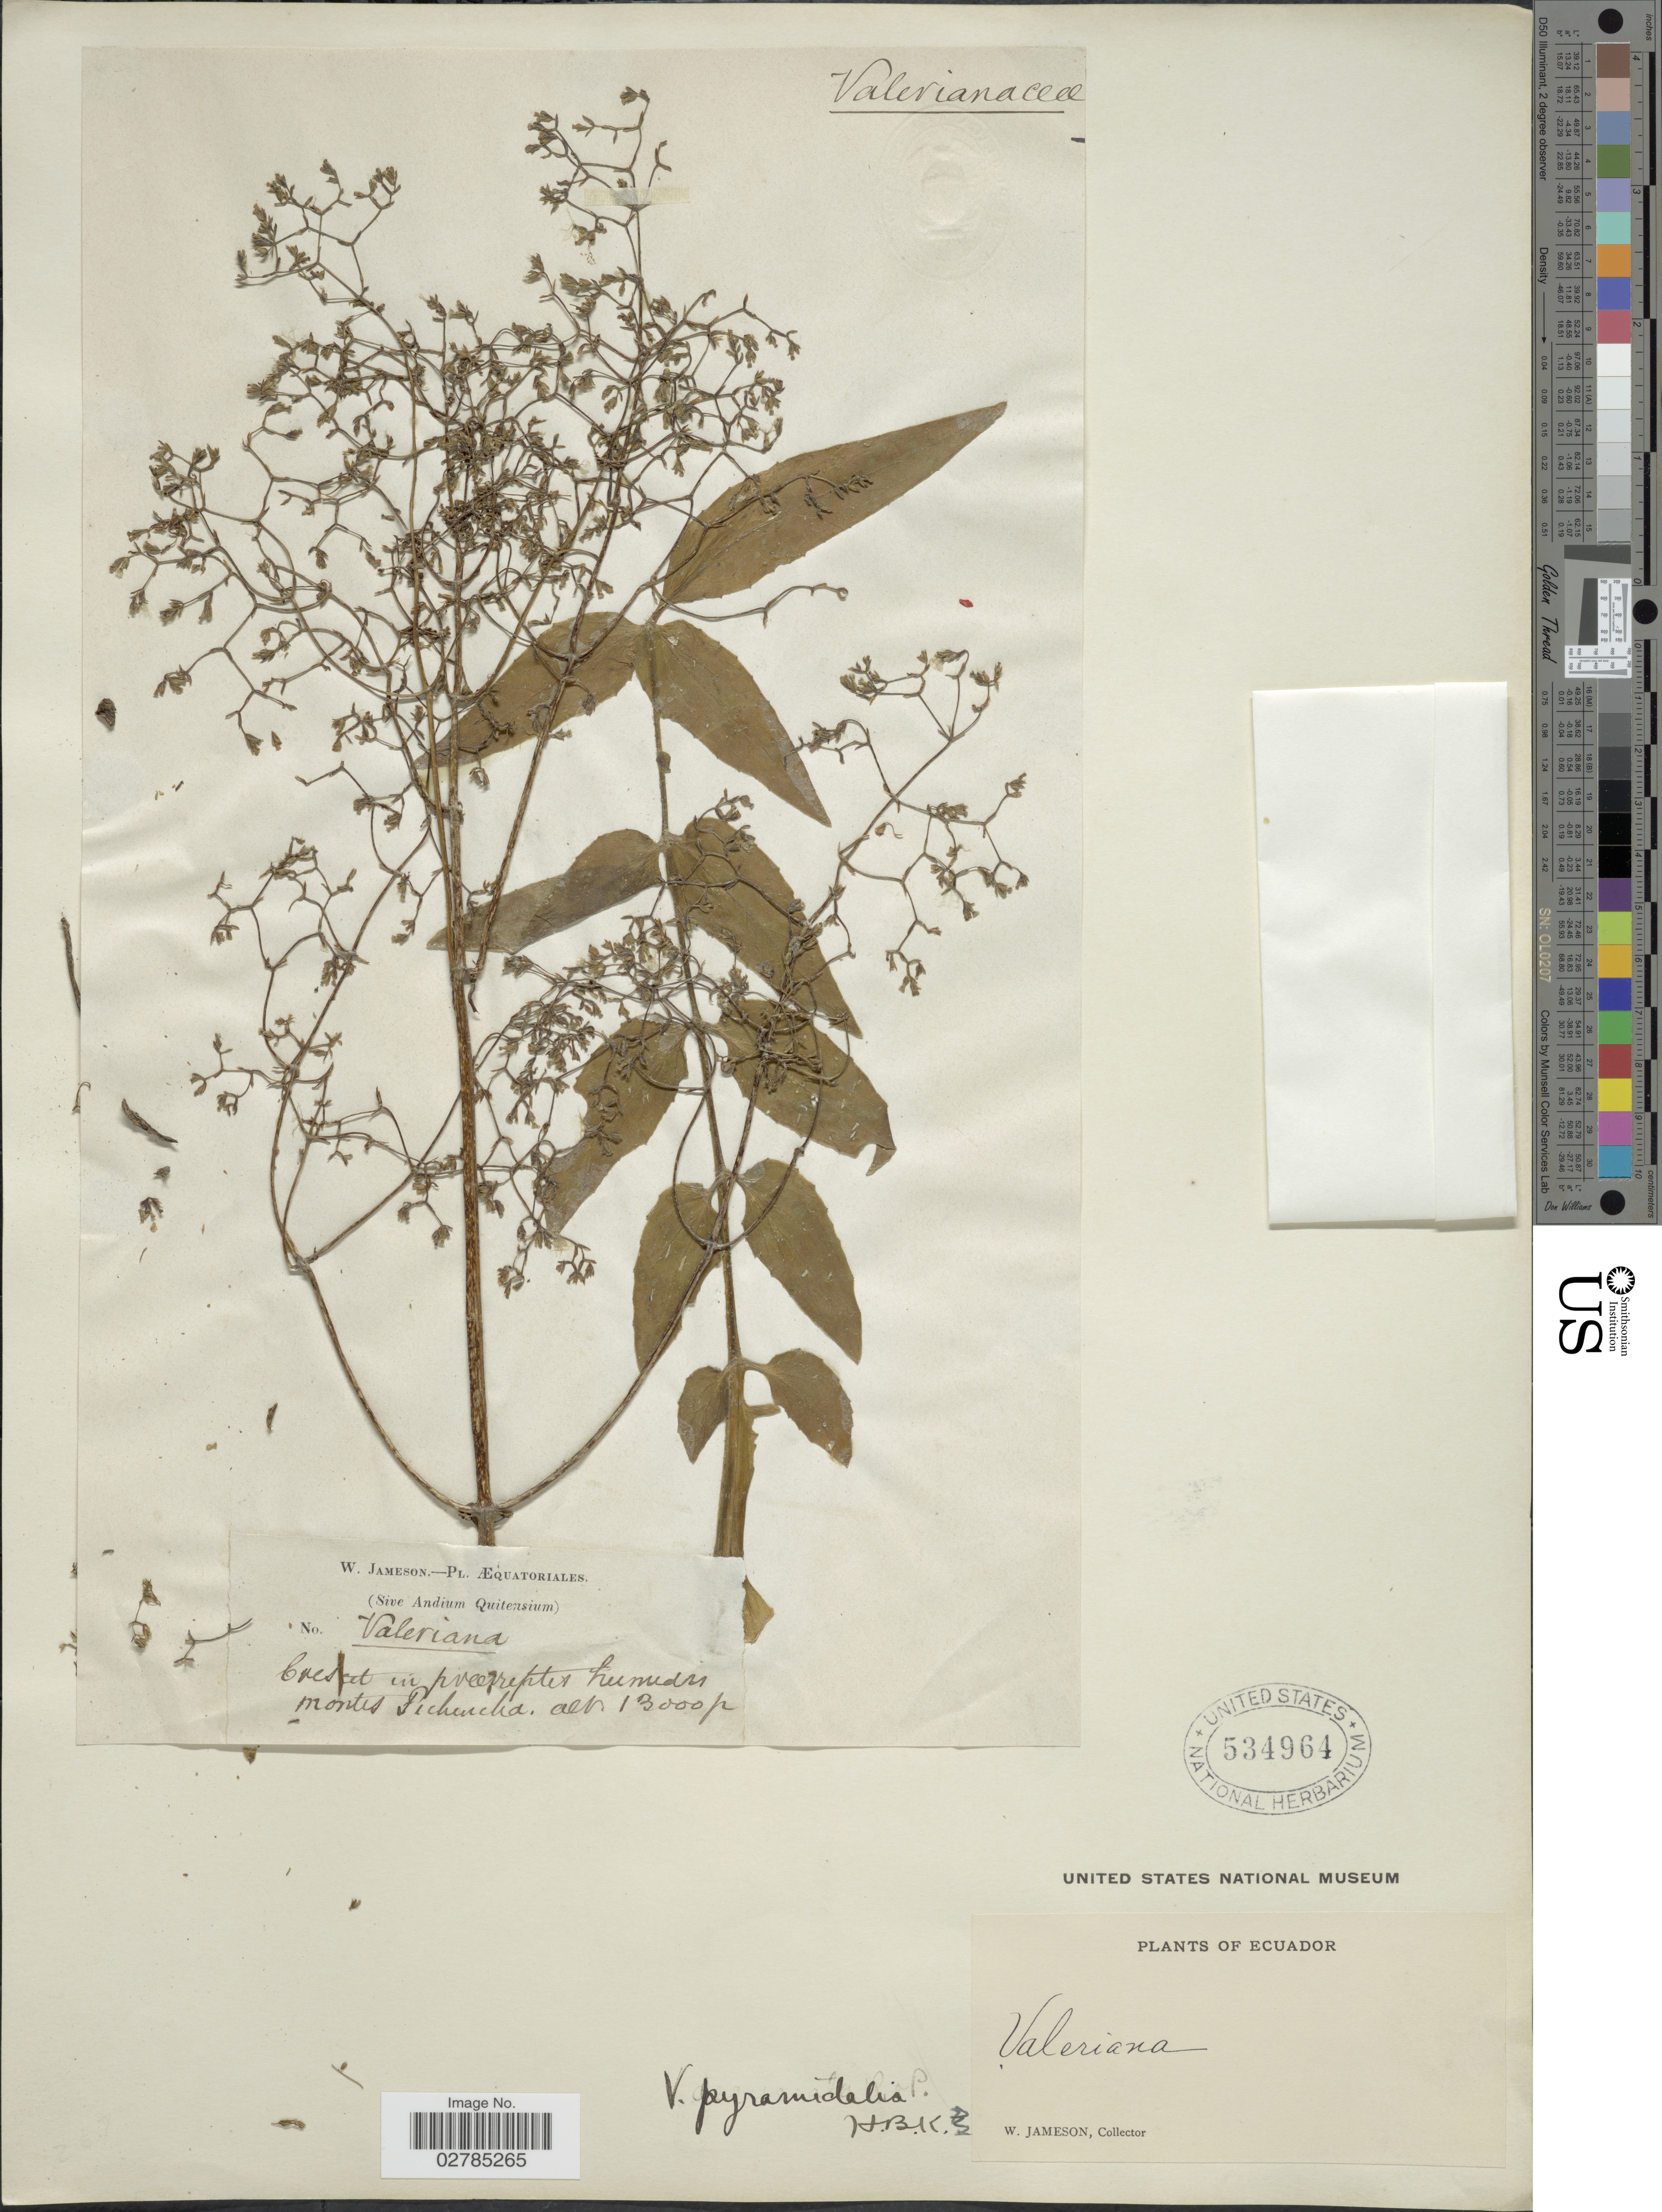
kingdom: Plantae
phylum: Tracheophyta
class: Magnoliopsida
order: Dipsacales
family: Caprifoliaceae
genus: Valeriana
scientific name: Valeriana pyramidalis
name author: Kunth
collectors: W. Jameson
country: Ecuador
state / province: Pichincha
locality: (Sive Andium Quitensium). Montis Pichincha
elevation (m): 3962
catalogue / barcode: US 534964